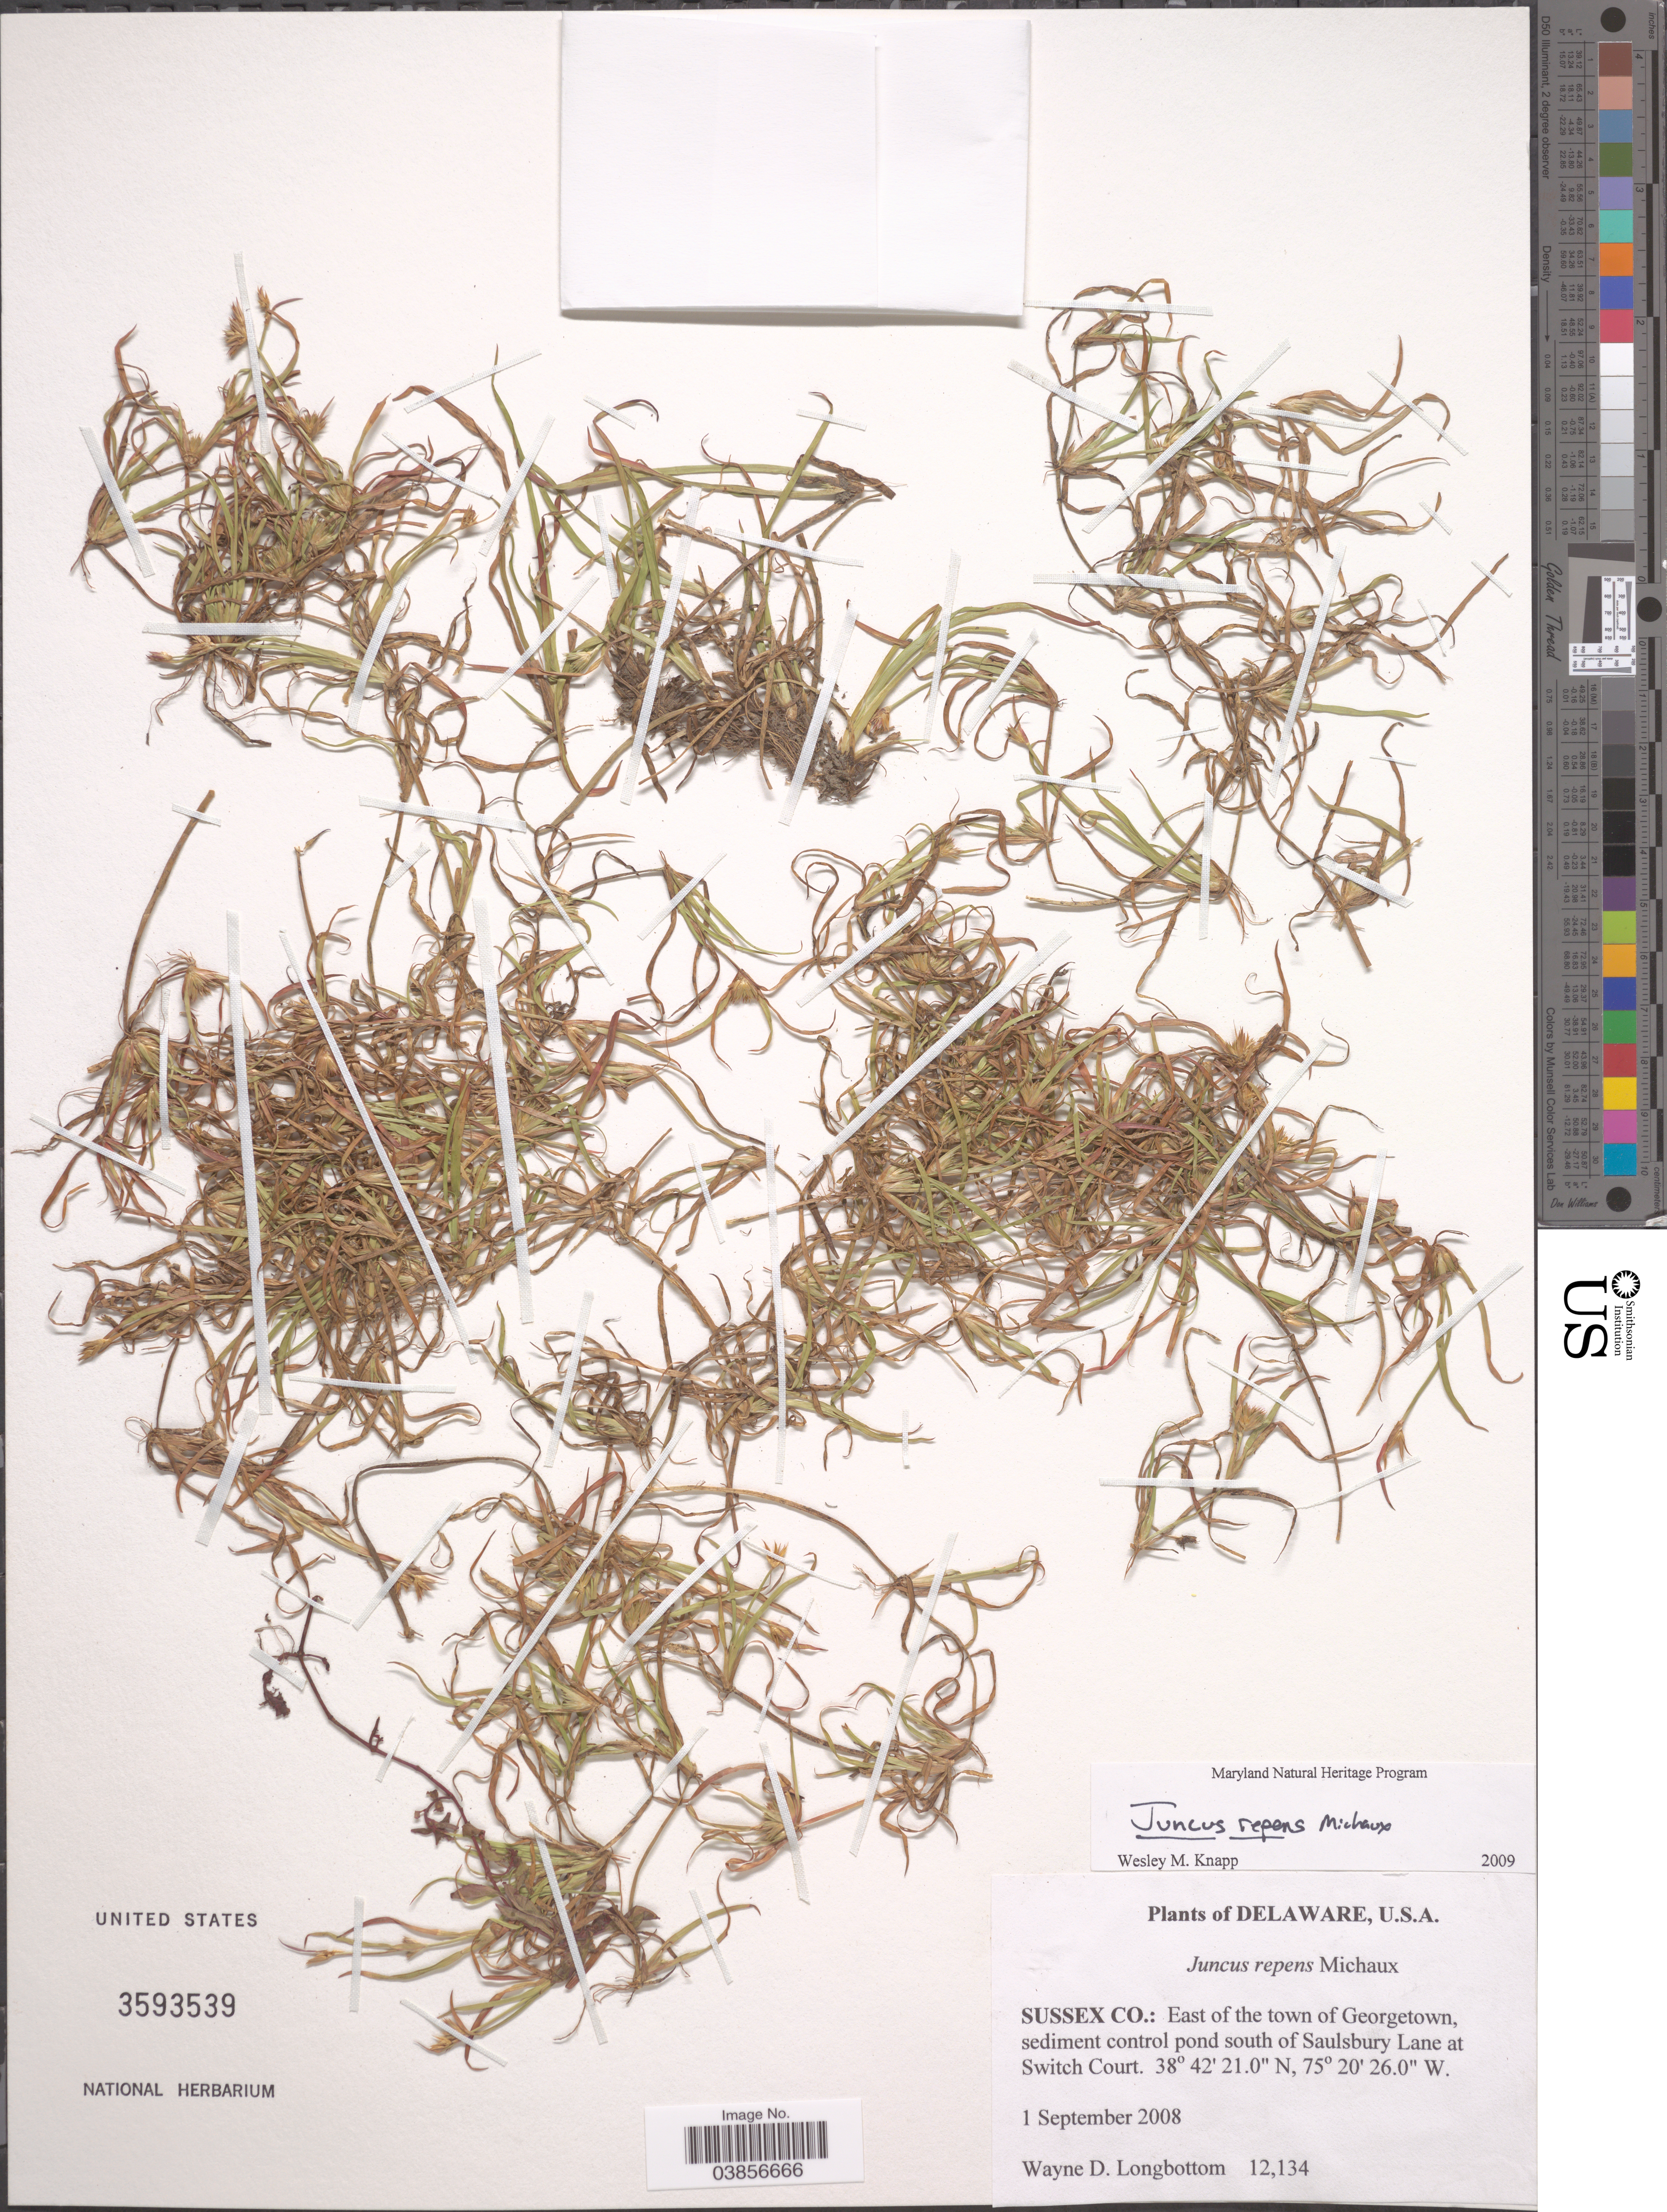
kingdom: Plantae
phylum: Tracheophyta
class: Liliopsida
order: Poales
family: Juncaceae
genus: Juncus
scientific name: Juncus repens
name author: Michx.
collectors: W. D. Longbottom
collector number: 12134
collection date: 2008-09-01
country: United States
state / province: Delaware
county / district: Sussex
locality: Sussex Co.: East of the town of Georgetown, sediment control pond south of Saulsbury Lane at Switch Court.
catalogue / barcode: US 3593539